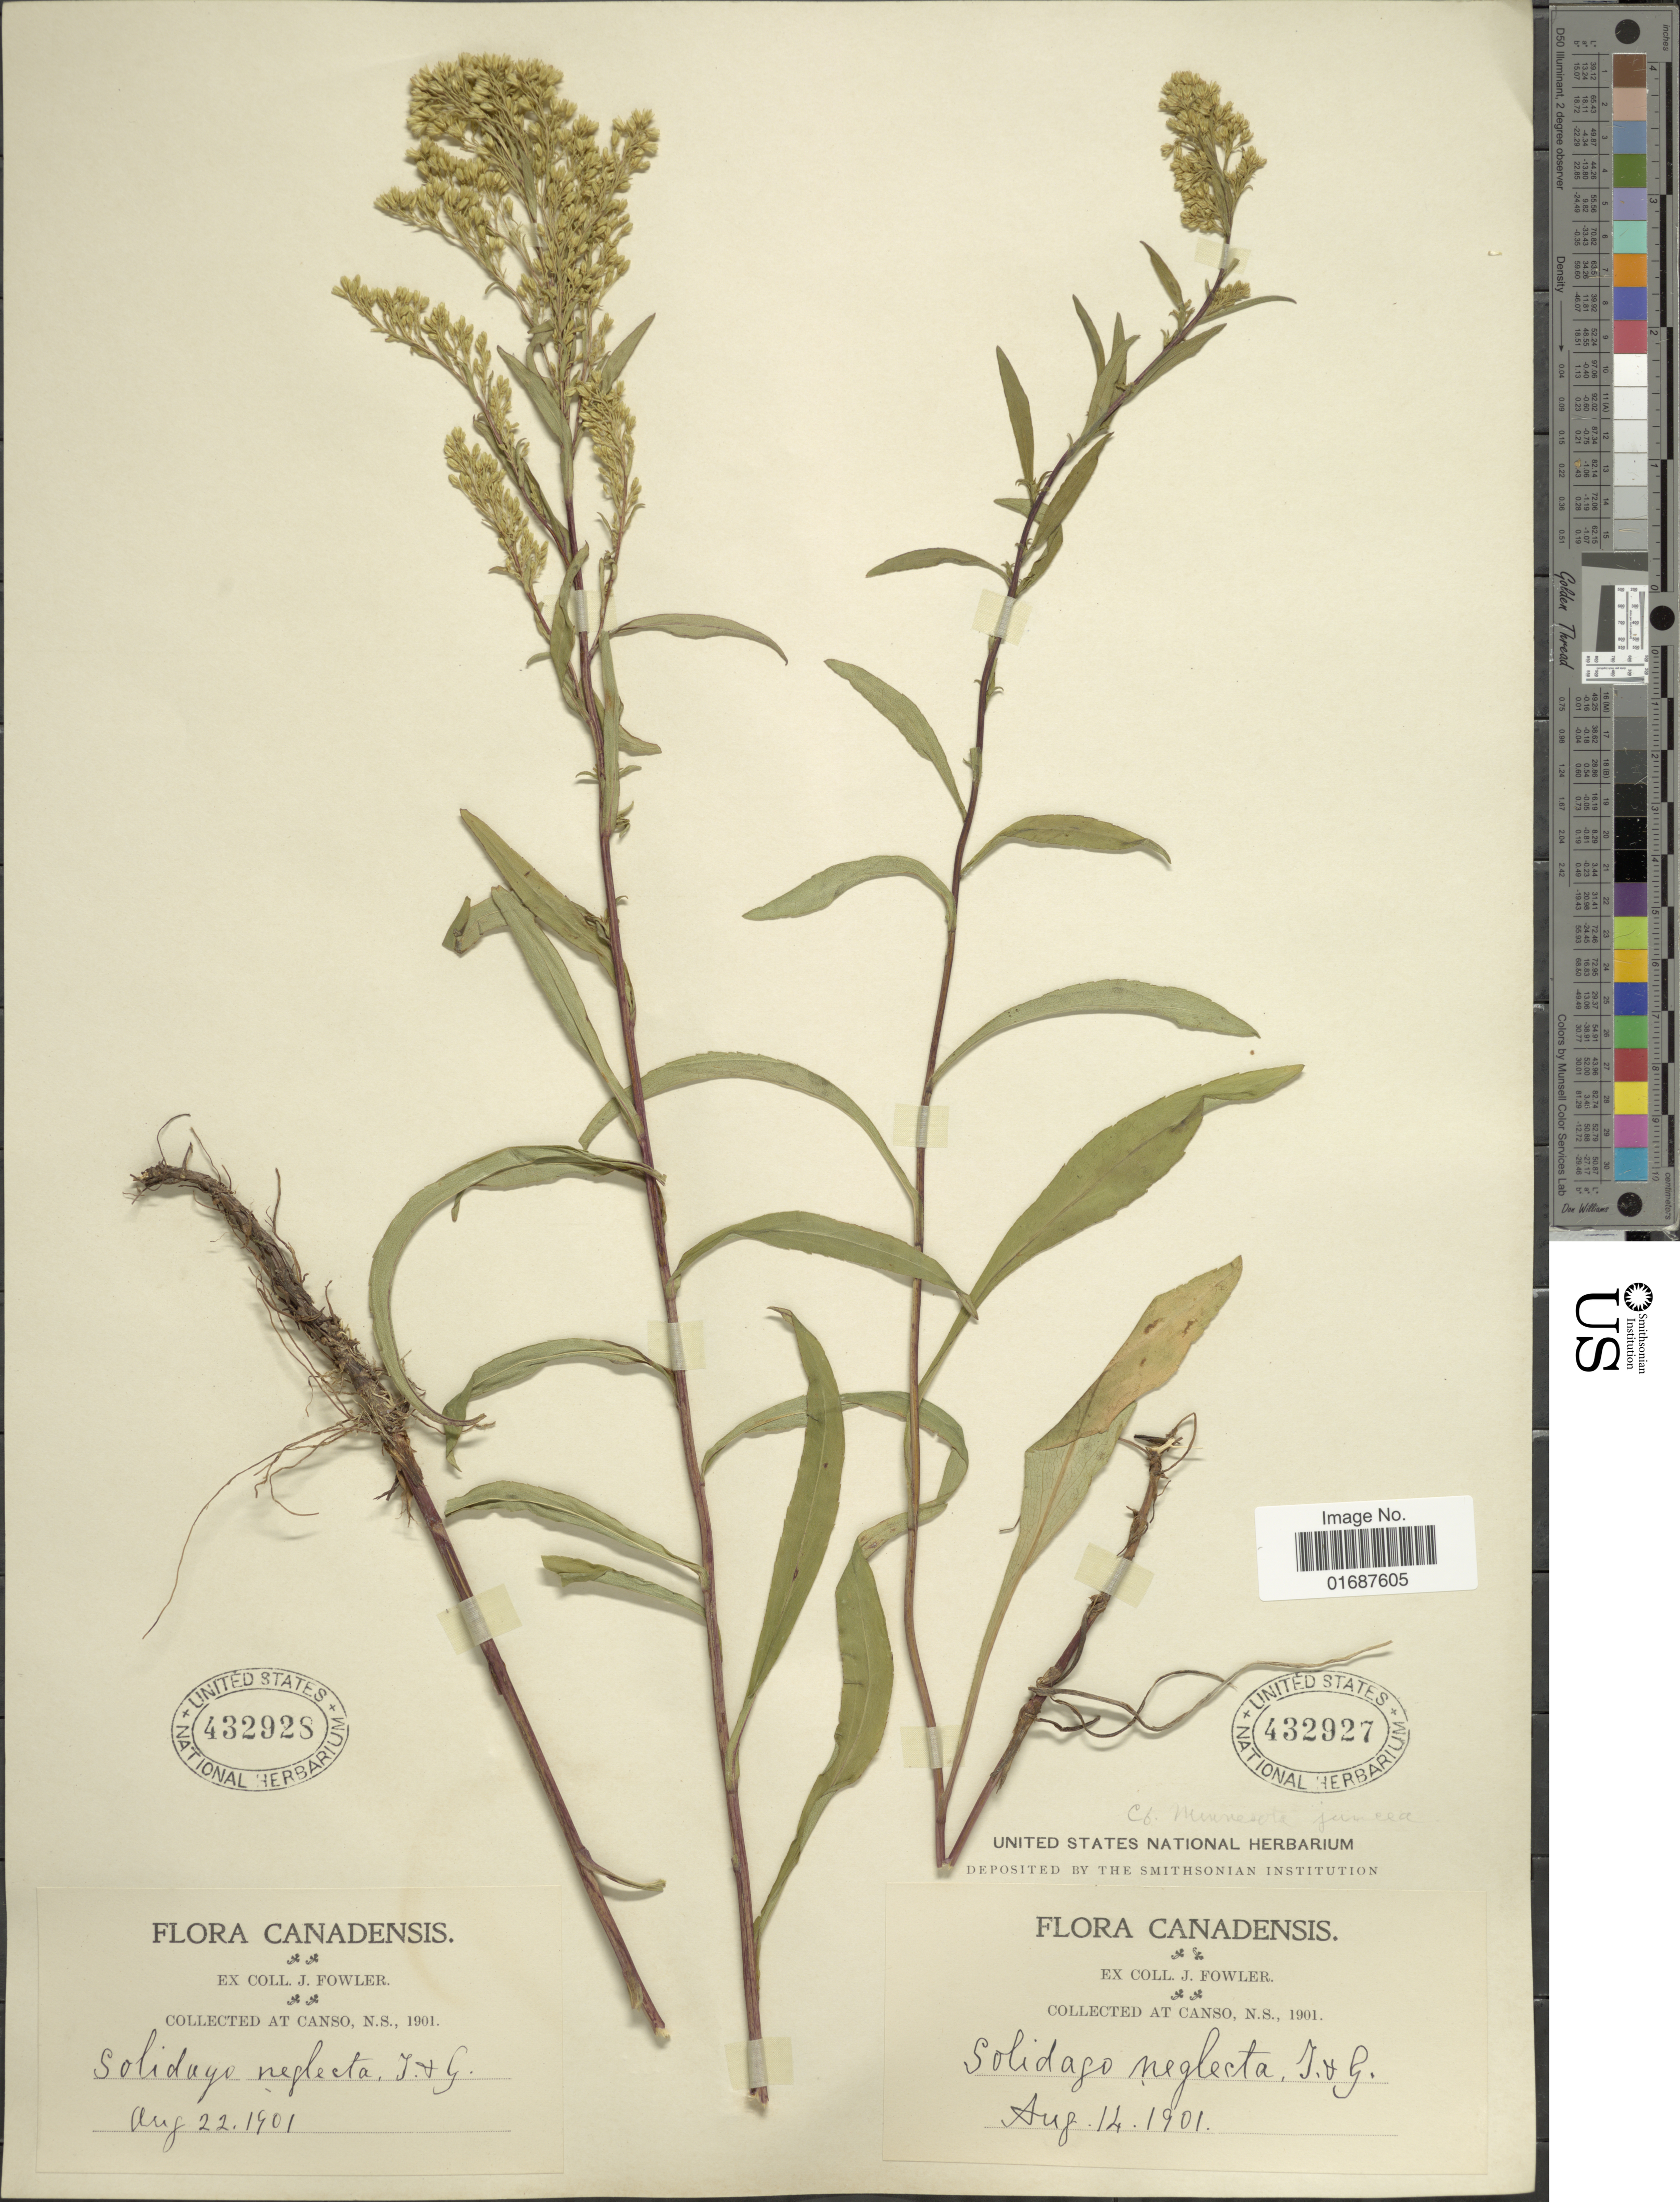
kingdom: Plantae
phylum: Tracheophyta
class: Magnoliopsida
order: Asterales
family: Asteraceae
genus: Solidago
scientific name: Solidago uliginosa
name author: Nutt.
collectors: J. P. Fowler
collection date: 1901-08-14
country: Canada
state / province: Nova Scotia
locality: Canso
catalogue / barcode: US 432927